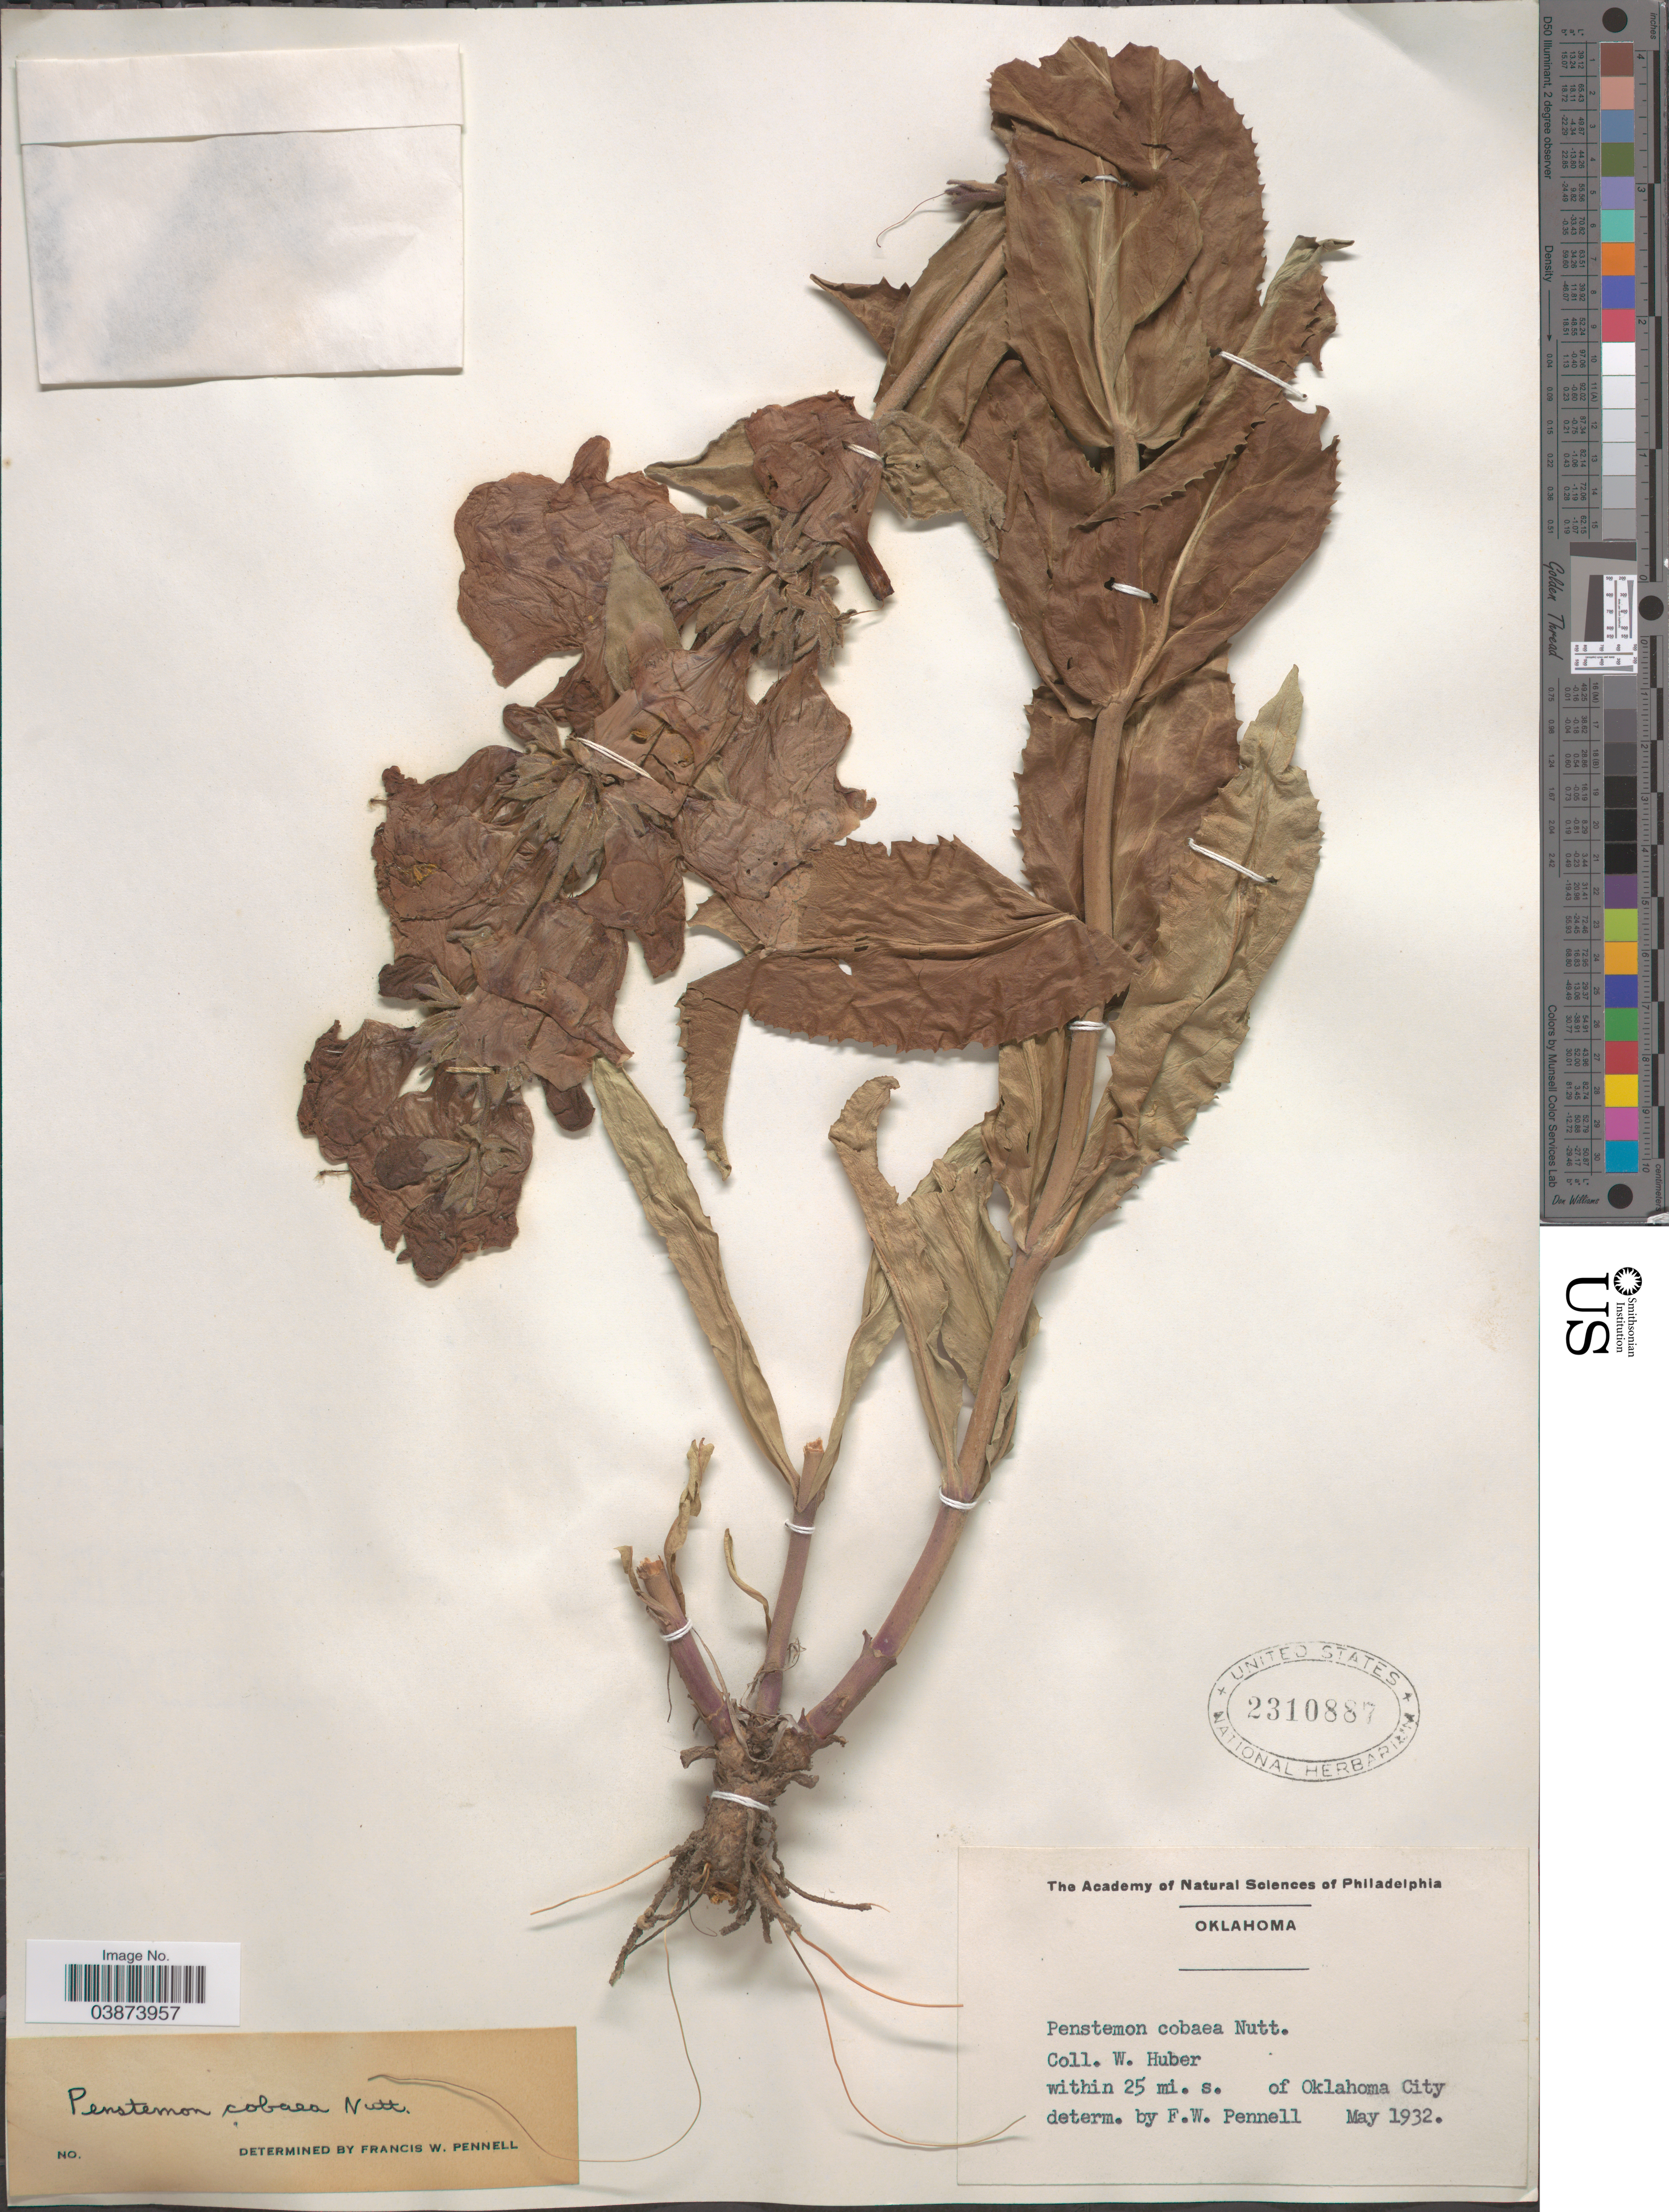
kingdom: Plantae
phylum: Tracheophyta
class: Magnoliopsida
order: Lamiales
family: Plantaginaceae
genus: Penstemon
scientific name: Penstemon cobaea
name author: (Nutt.)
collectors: W. Huber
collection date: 1932-05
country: United States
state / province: Oklahoma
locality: Within 25 mi. s. of Oklahoma City.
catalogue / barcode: US 2310887